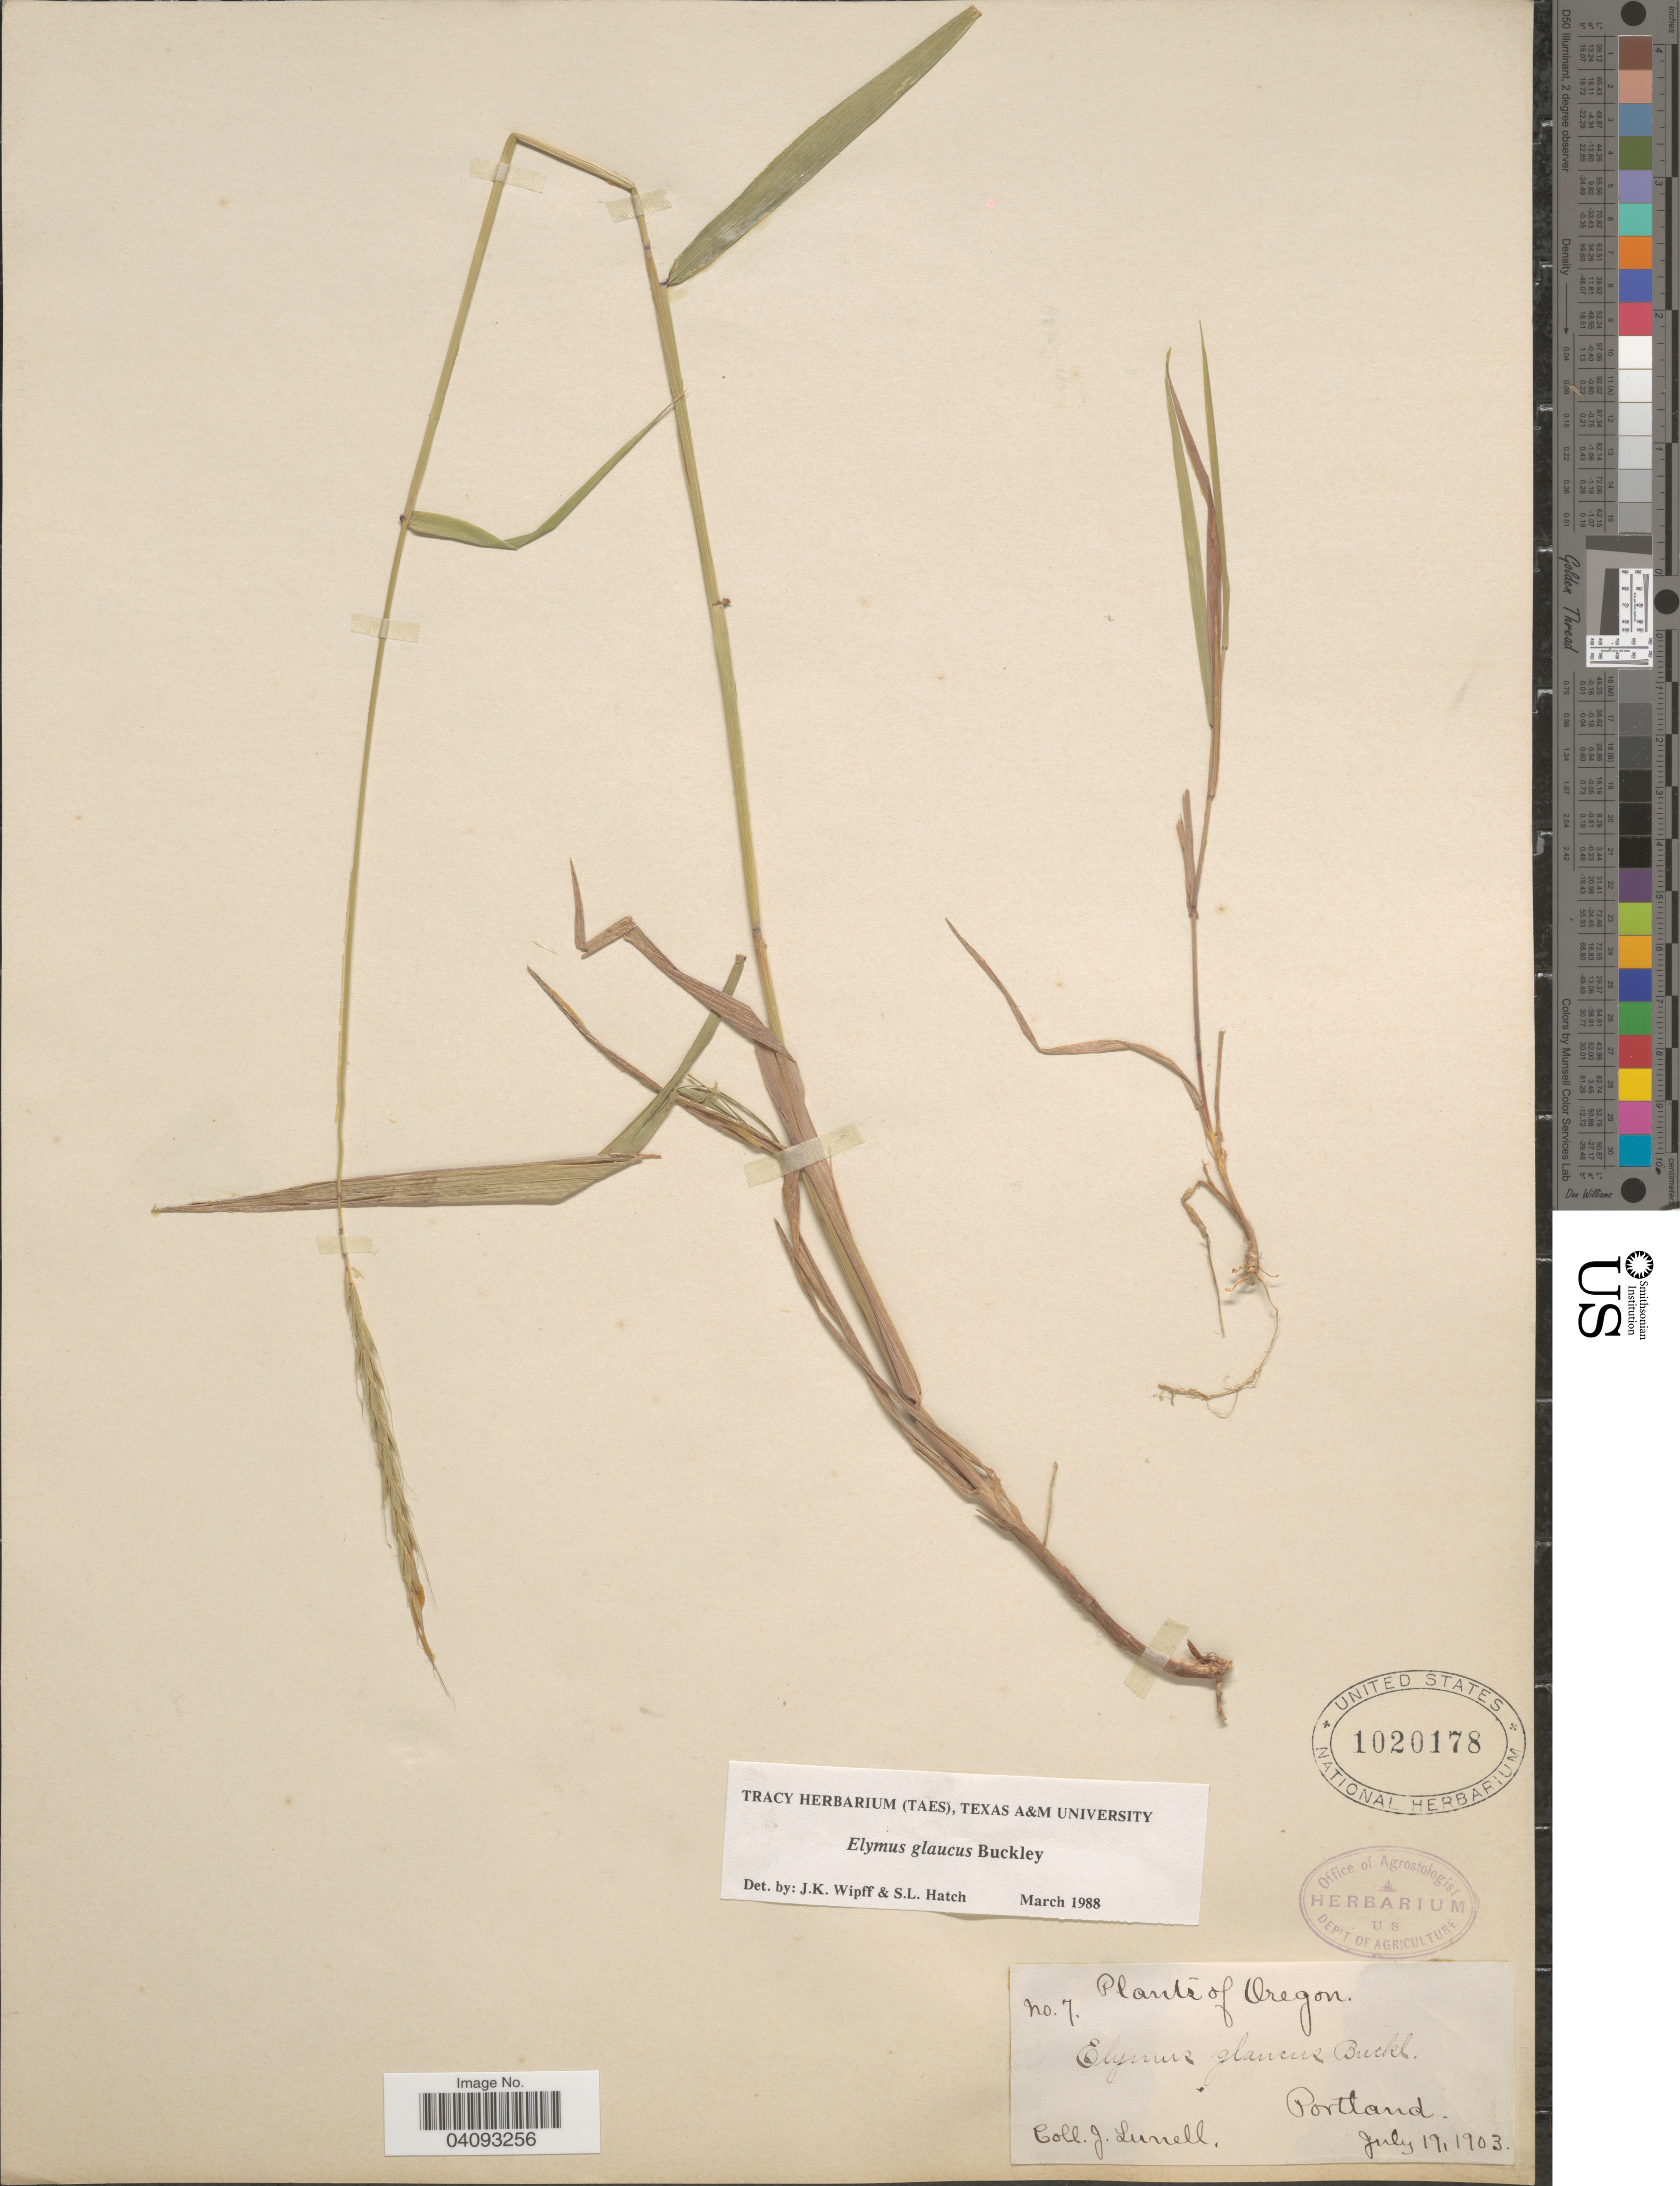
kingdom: Plantae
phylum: Tracheophyta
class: Liliopsida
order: Poales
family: Poaceae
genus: Elymus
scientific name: Elymus glaucus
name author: Buckley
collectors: J. Lunell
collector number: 7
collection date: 1903-07-19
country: United States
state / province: Oregon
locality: Portland.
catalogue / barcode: US 1020178